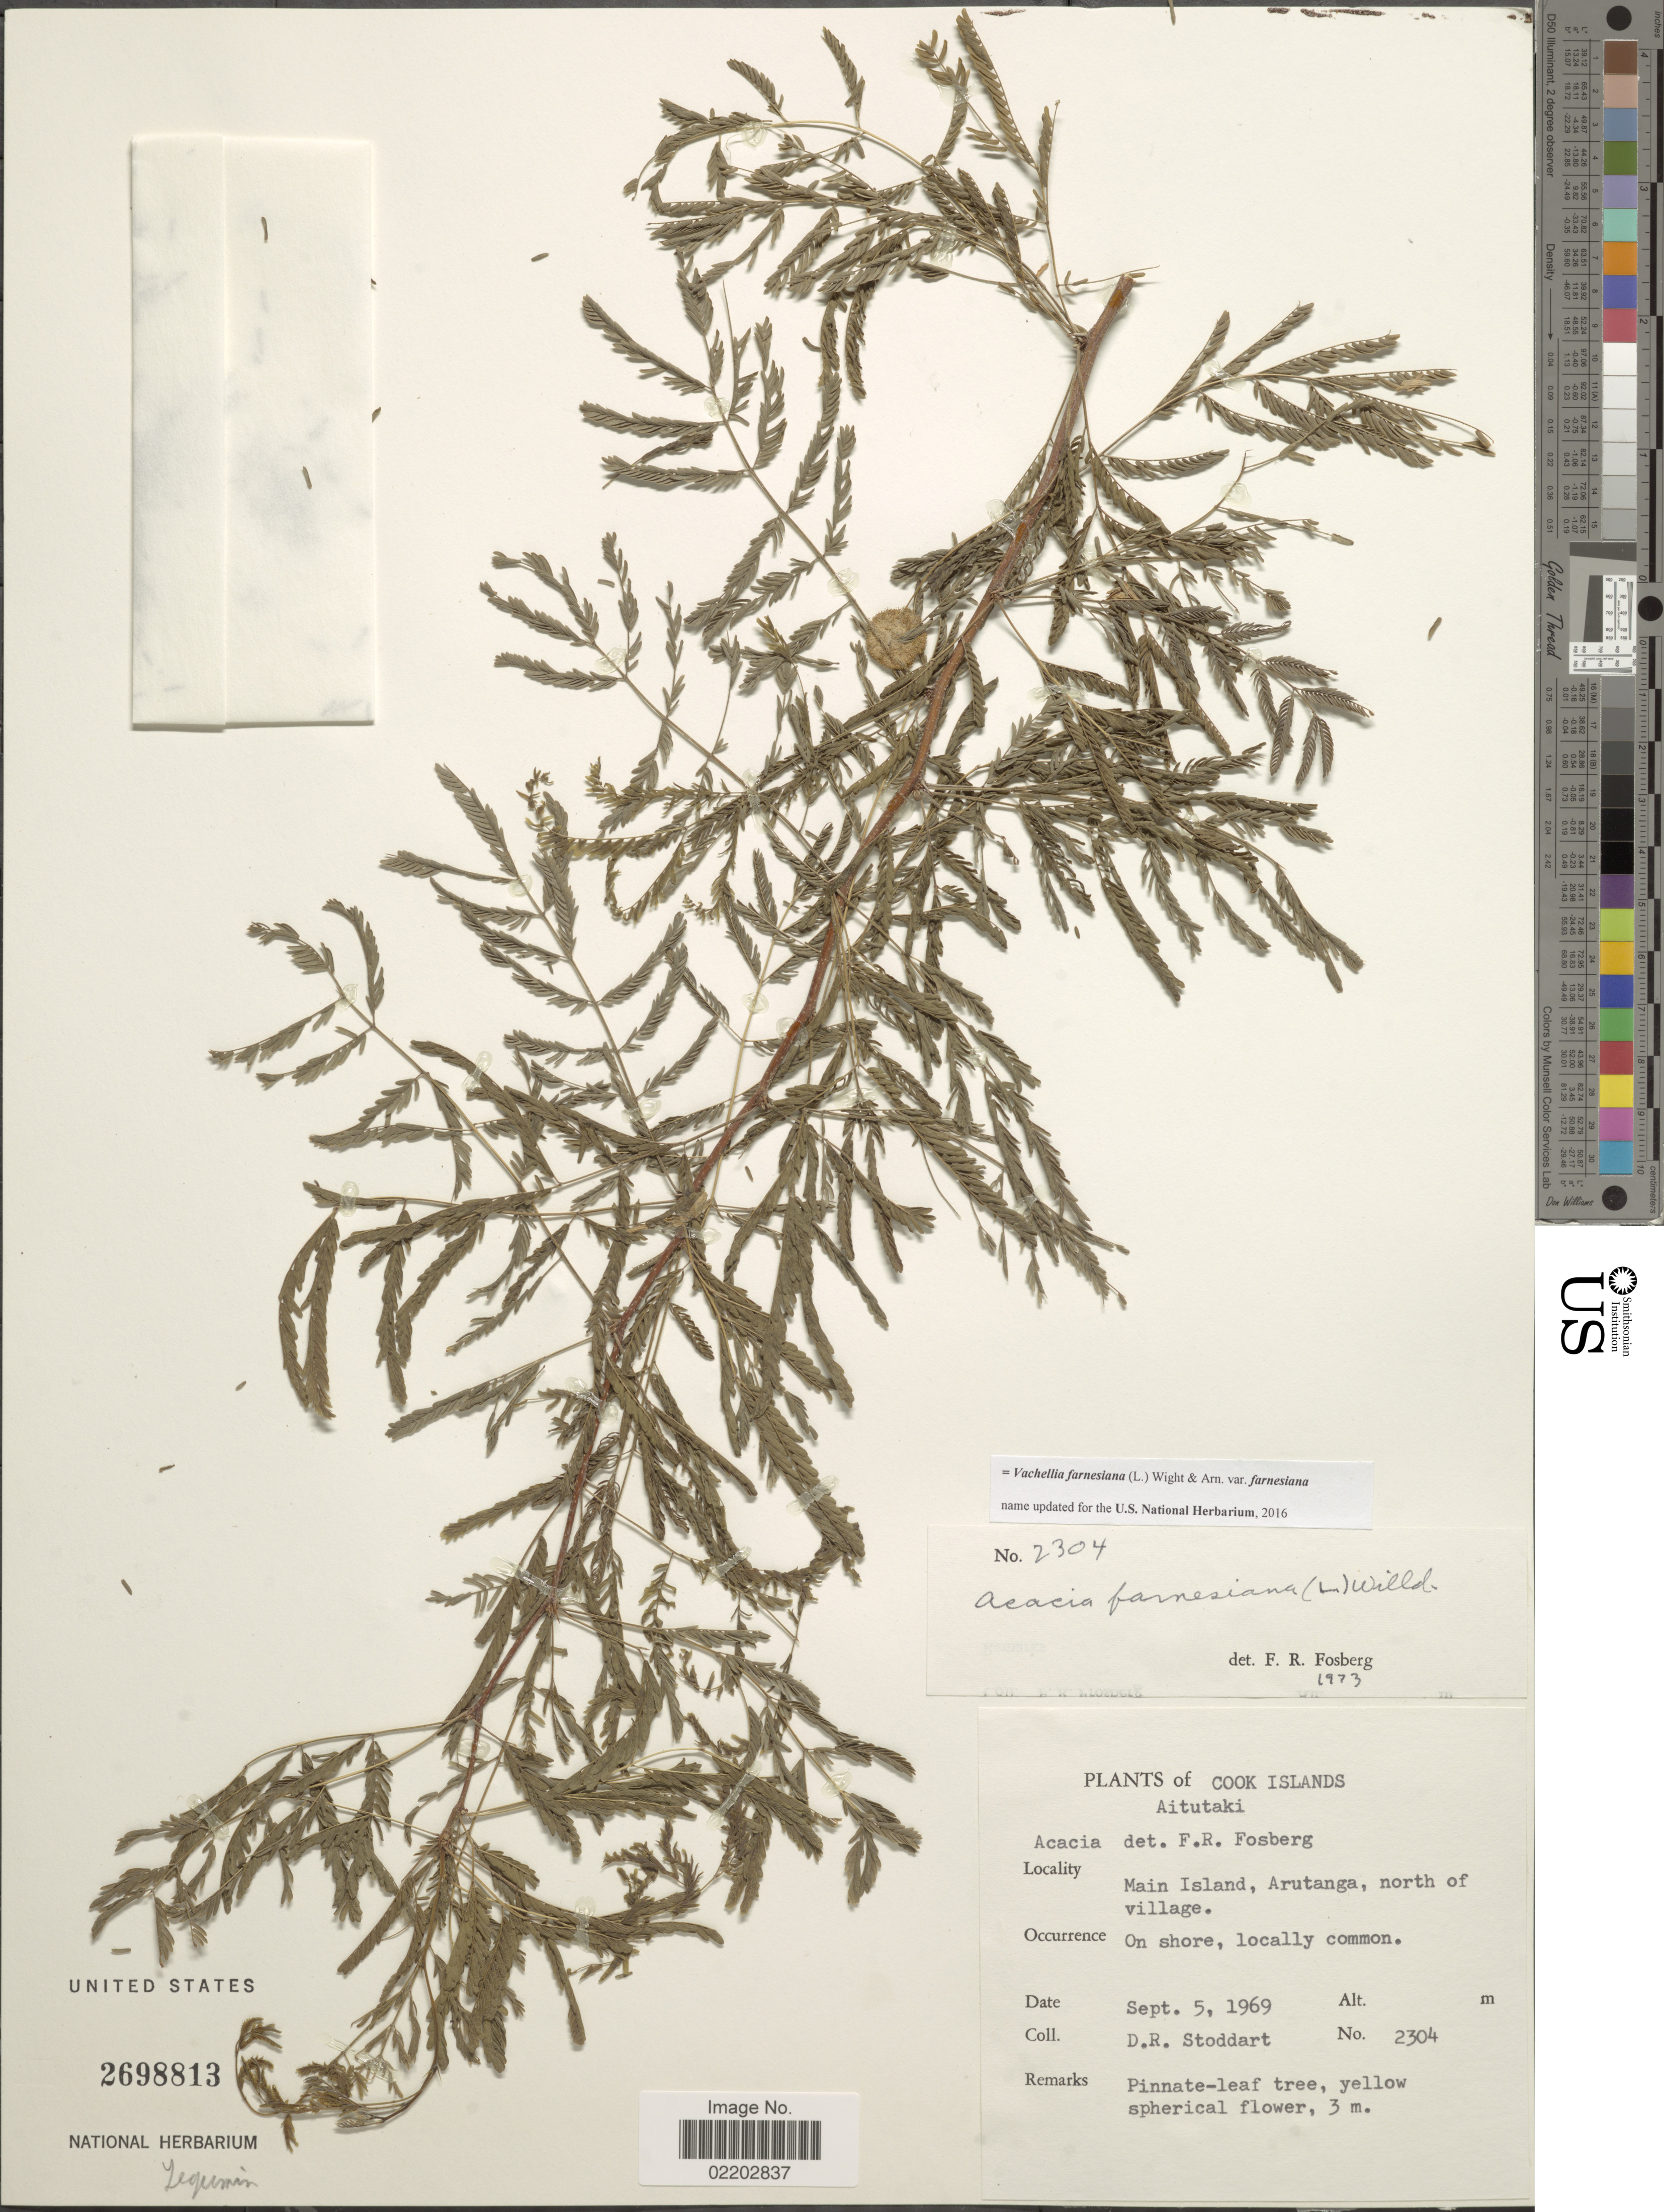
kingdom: Plantae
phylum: Tracheophyta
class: Magnoliopsida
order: Fabales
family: Fabaceae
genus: Vachellia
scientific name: Vachellia farnesiana var. farnesiana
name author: (L.) Wight & Arn.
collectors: D. R. Stoddart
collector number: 2304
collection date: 1969-09-05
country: Cook Islands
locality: Aitutaki, Main Island, Arutanga, north of village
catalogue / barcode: US 2698813